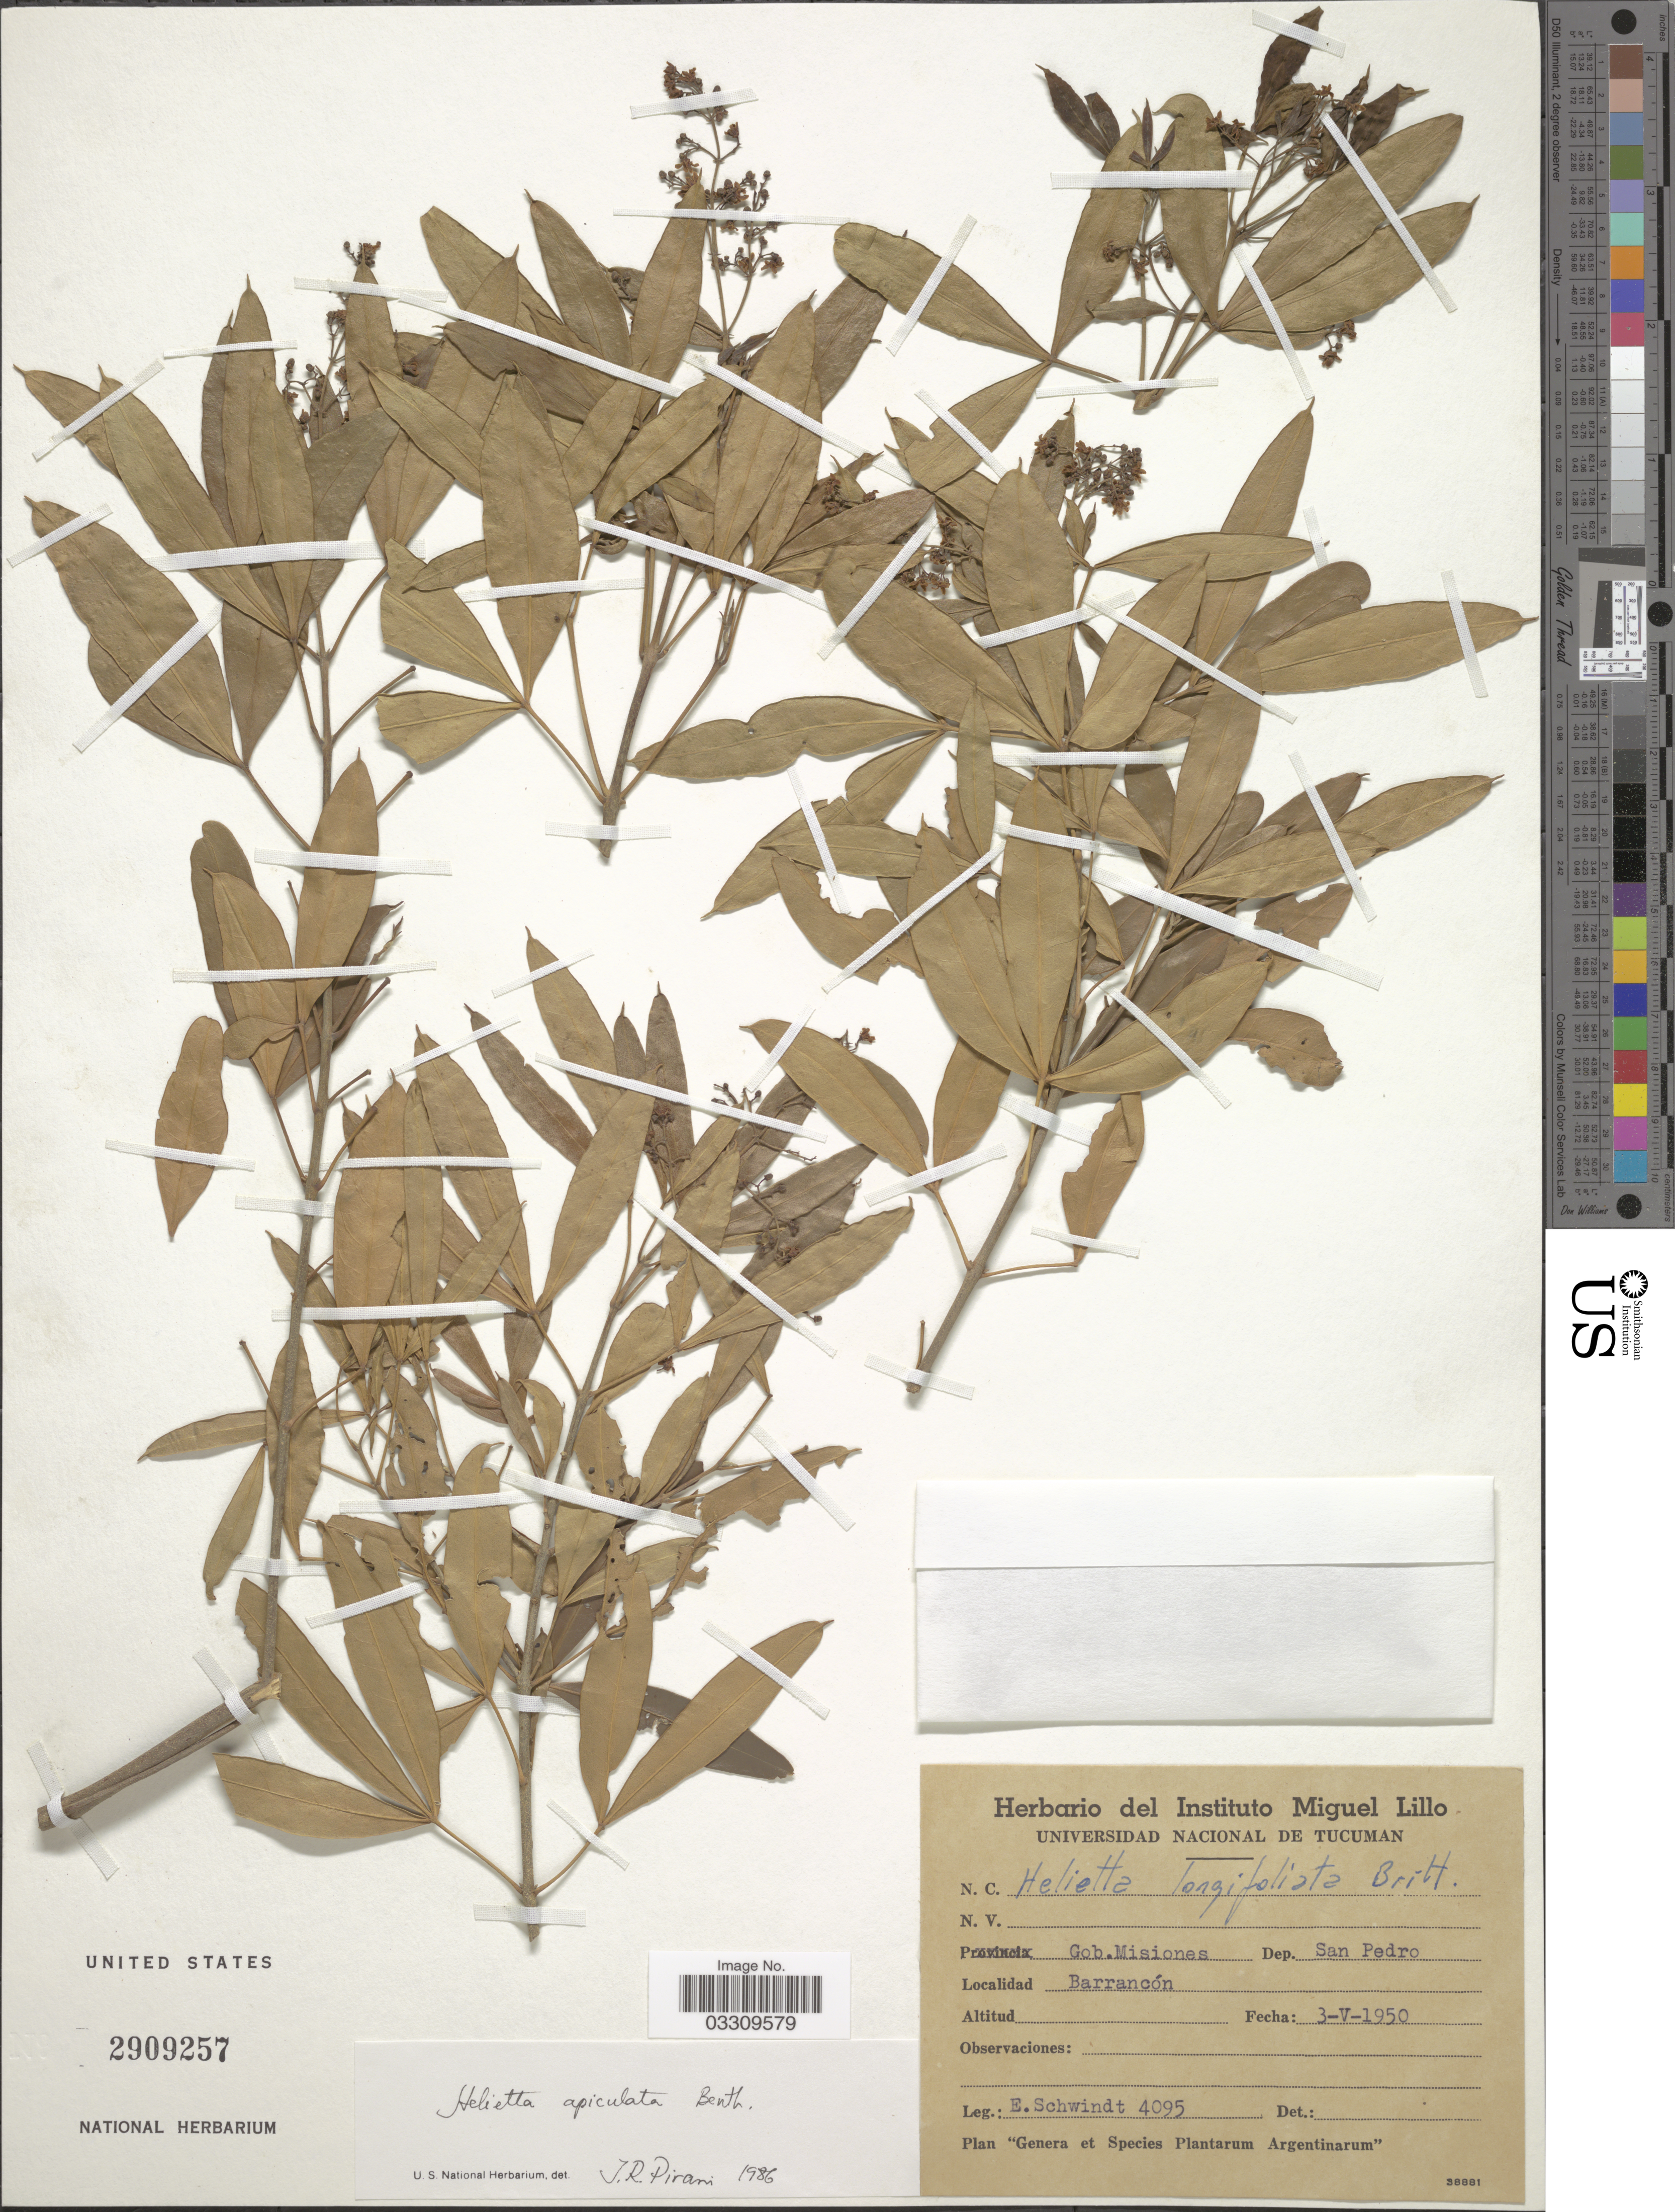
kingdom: Plantae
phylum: Tracheophyta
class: Liliopsida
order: Zingiberales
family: Zingiberaceae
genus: Amomum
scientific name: Amomum dealbatum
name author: Roxb.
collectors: E. Schwindt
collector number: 4095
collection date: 1950-05-03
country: Argentina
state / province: Misiones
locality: Gob. Misiones, Dep. San Pedro, Barrancón.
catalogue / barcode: US 2909257